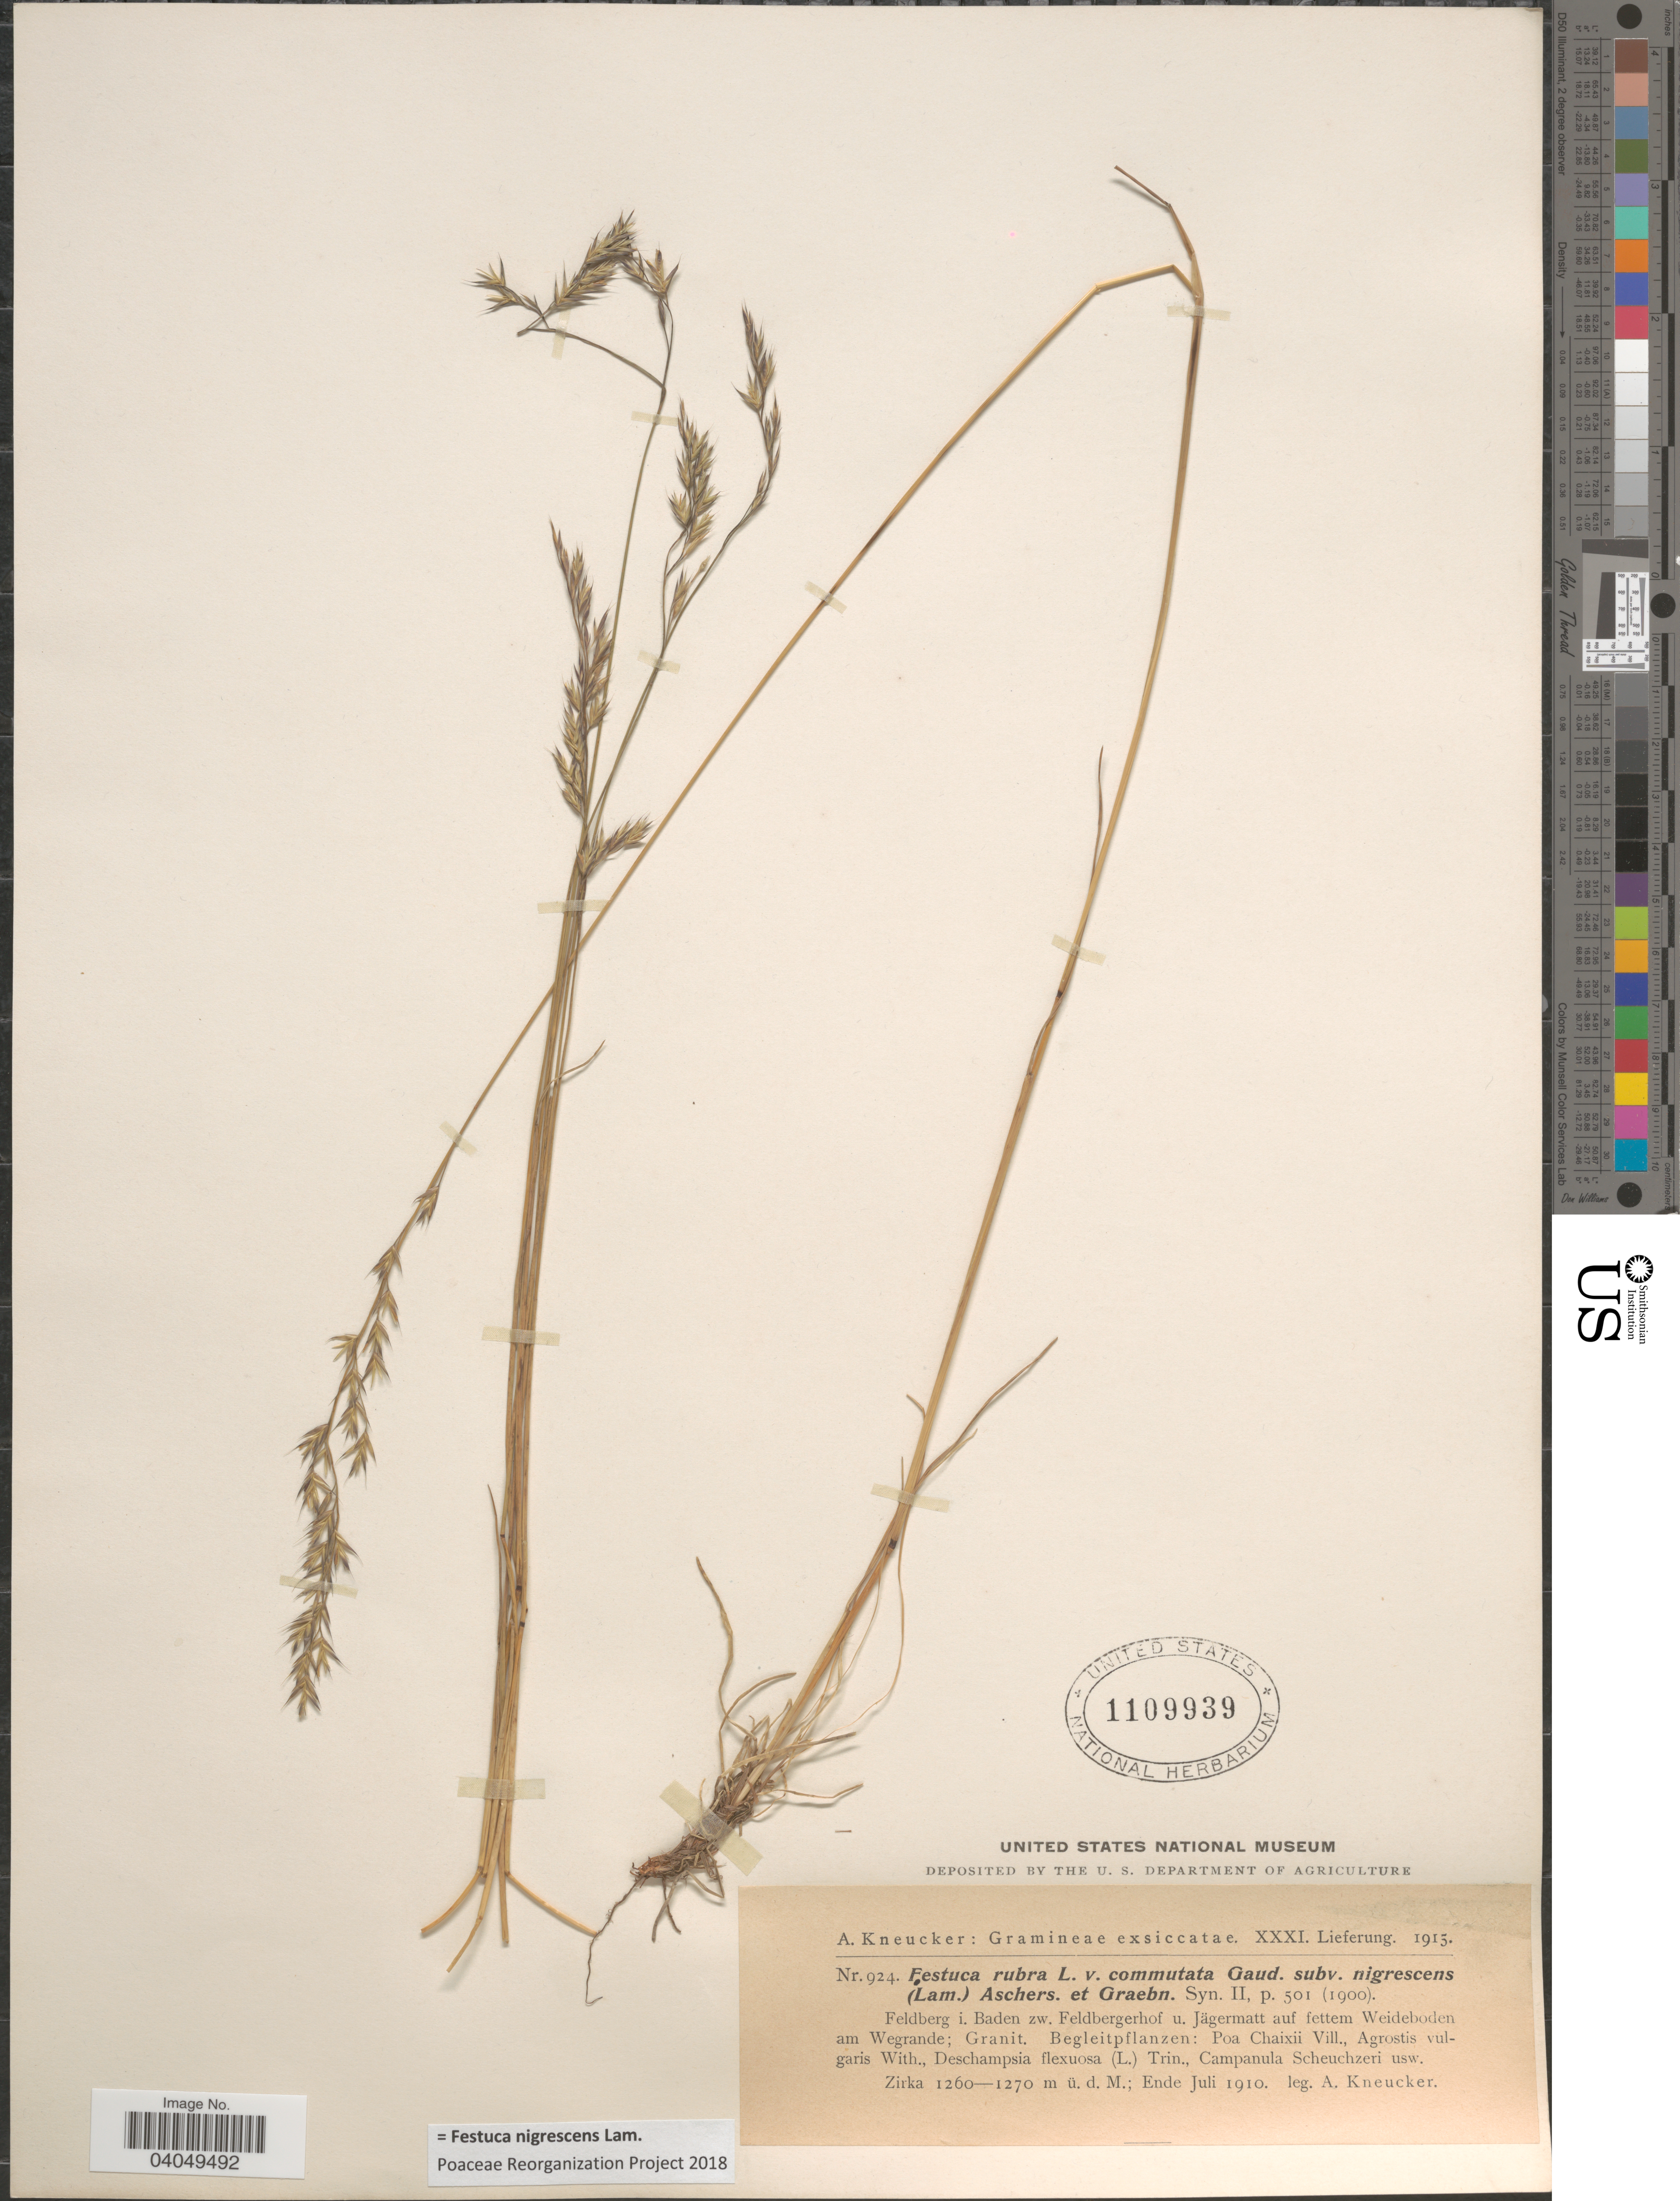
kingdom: Plantae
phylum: Tracheophyta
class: Liliopsida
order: Poales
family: Poaceae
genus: Festuca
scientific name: Festuca nigrescens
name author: Lam.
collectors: A. Kneucker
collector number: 924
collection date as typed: Ende Juli 1910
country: Germany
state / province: Baden-Württemberg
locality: Feldberg i. Baden zw. Feldbergerhof u. Jägermatt auf fettem Weideboden am Wegrande.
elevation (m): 1260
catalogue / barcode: US 1109939